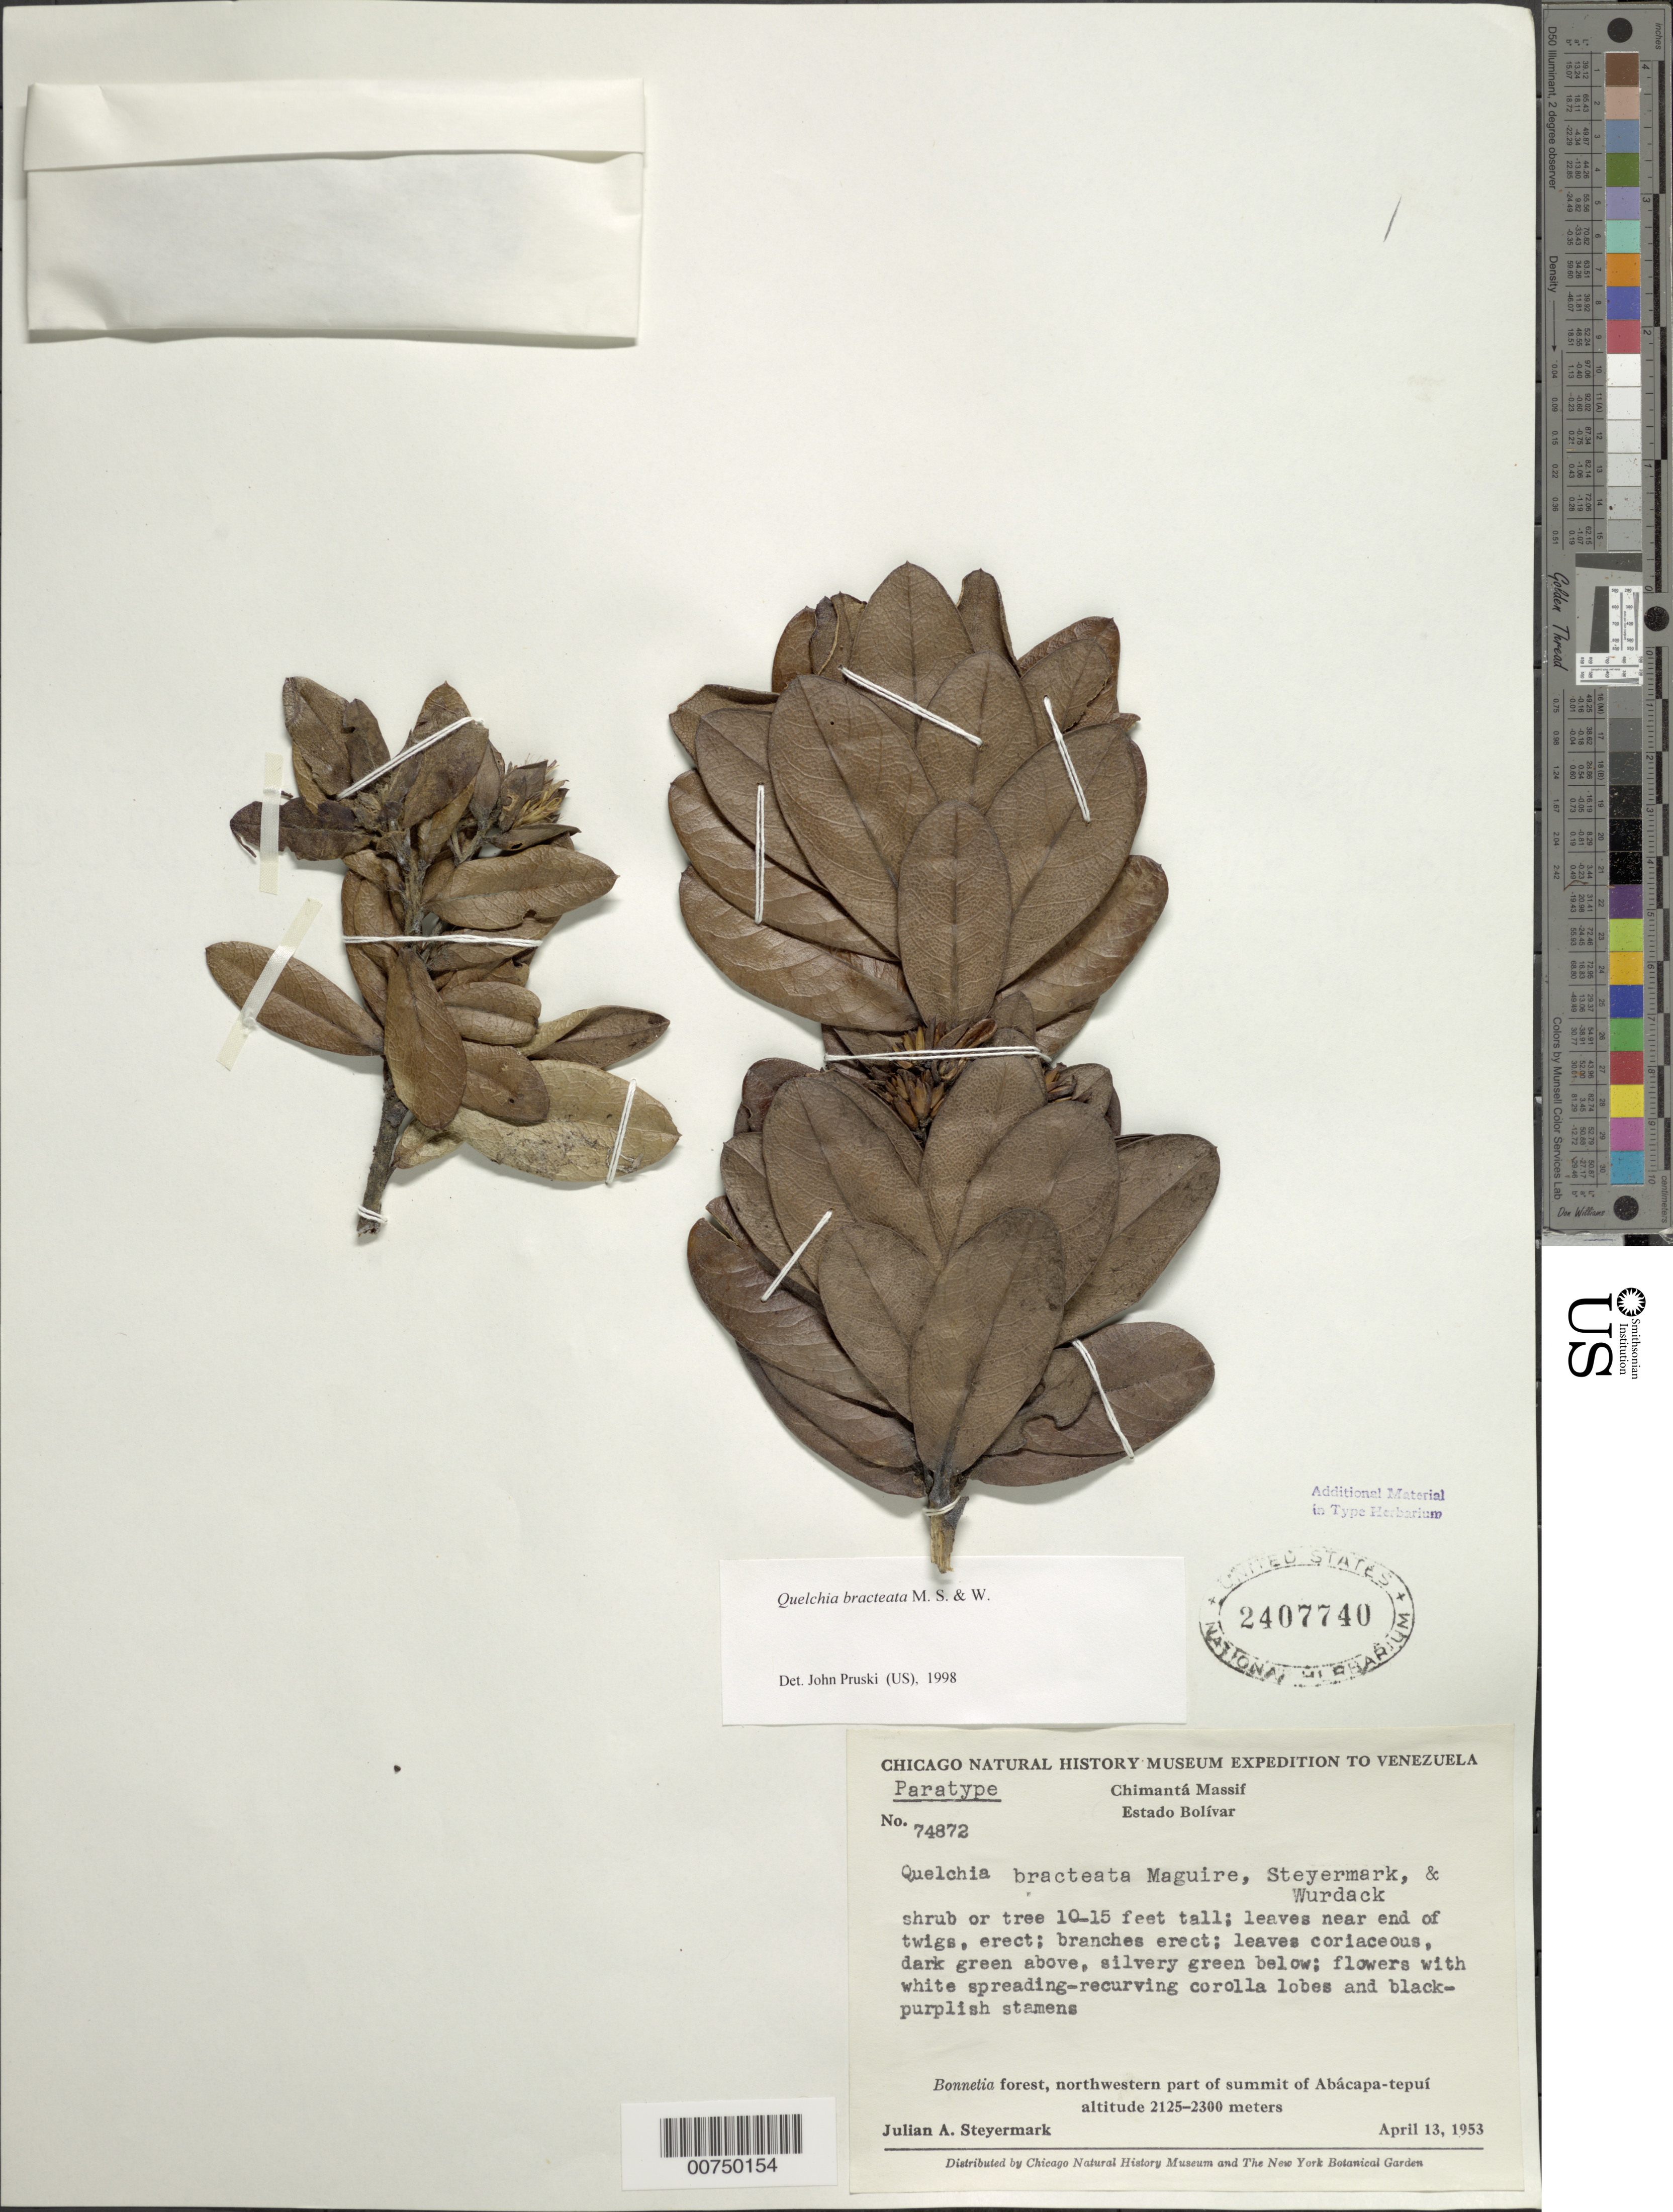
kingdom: Plantae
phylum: Tracheophyta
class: Magnoliopsida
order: Asterales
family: Asteraceae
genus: Quelchia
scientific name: Quelchia bracteata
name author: Maguire et al.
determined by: Pruski, J. F.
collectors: J. Steyermark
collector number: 74872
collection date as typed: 13-Apr-53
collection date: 1953-04-13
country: Venezuela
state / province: Bolívar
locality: Chimanta Massif; Abacapa-tepuí, northwest part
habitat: Summit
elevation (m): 2125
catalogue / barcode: US 2407740